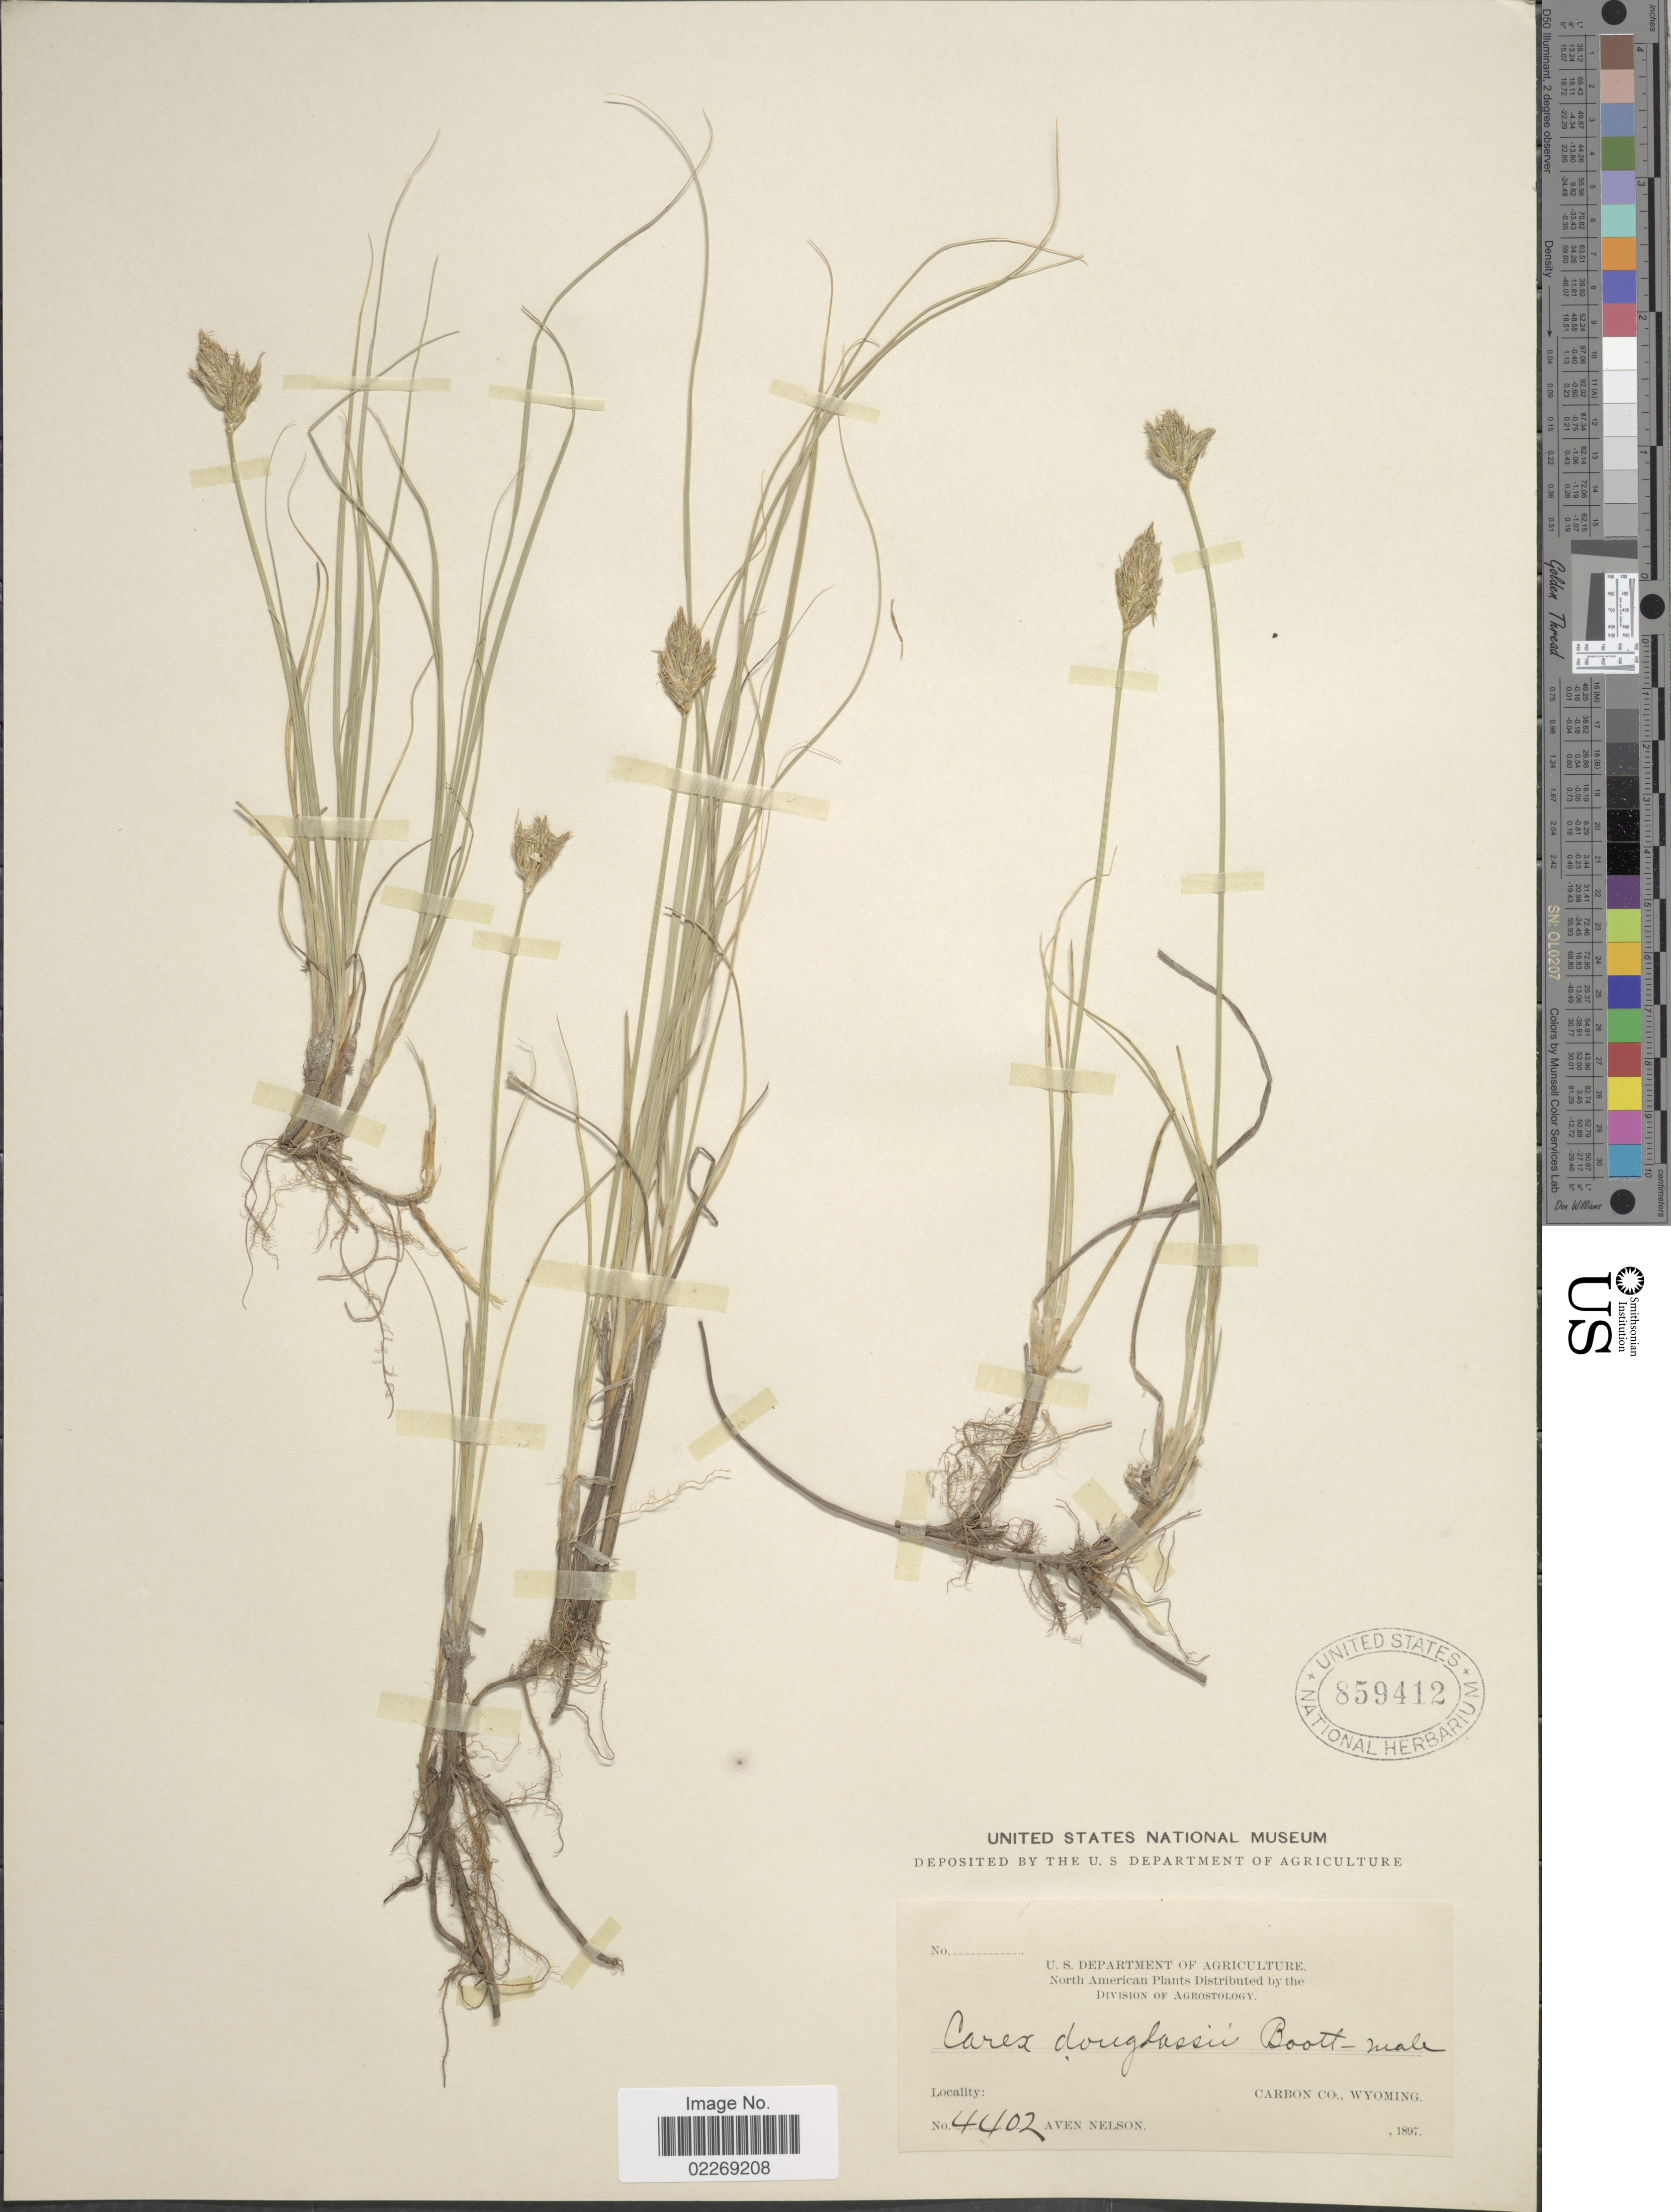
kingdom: Plantae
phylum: Tracheophyta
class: Liliopsida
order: Poales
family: Cyperaceae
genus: Carex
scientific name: Carex douglasii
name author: Boott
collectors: A. Nelson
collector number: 4402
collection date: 1897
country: United States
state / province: Wyoming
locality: Carbon Co.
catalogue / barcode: US 859412